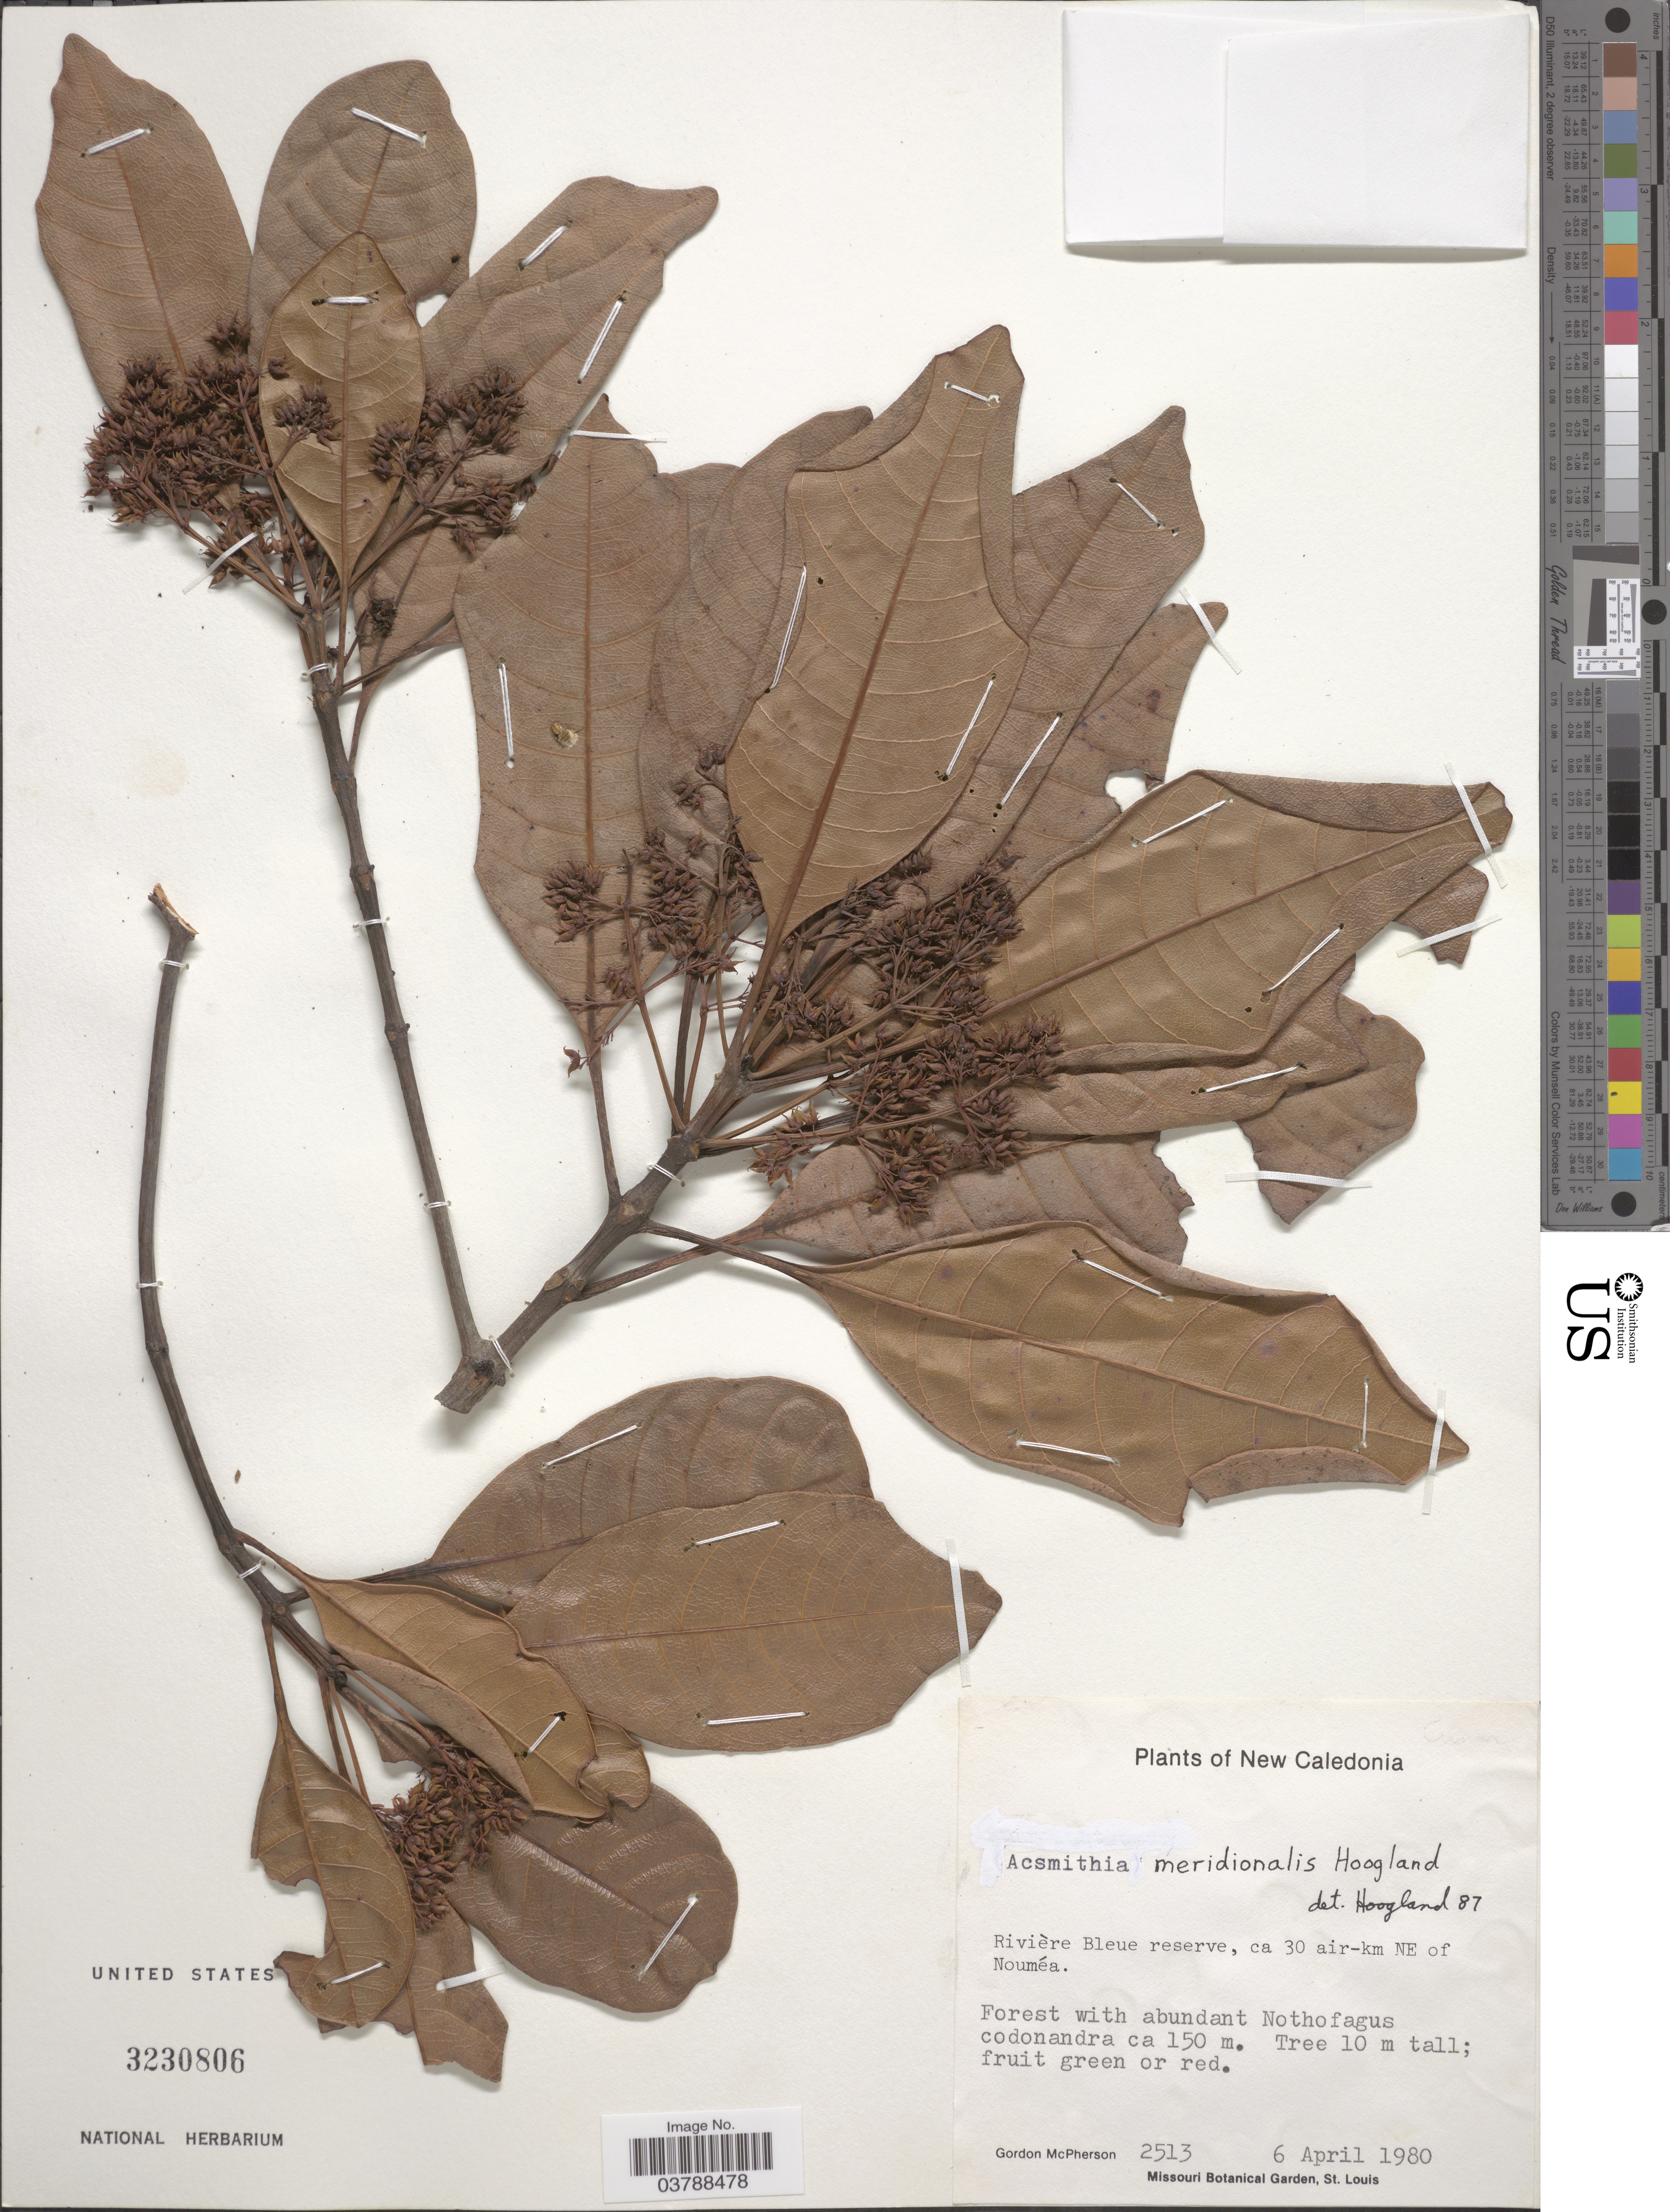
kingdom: Plantae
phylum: Tracheophyta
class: Magnoliopsida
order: Oxalidales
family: Cunoniaceae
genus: Spiraeanthemum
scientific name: Spiraeanthemum meridionale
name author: (Hoogland) Pillon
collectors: G. D. McPherson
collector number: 2513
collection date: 1980-04-06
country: New Caledonia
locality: Rivière Bleue reserve, ca 30 air-km NE of Nouméa.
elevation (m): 150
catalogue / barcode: US 3230806